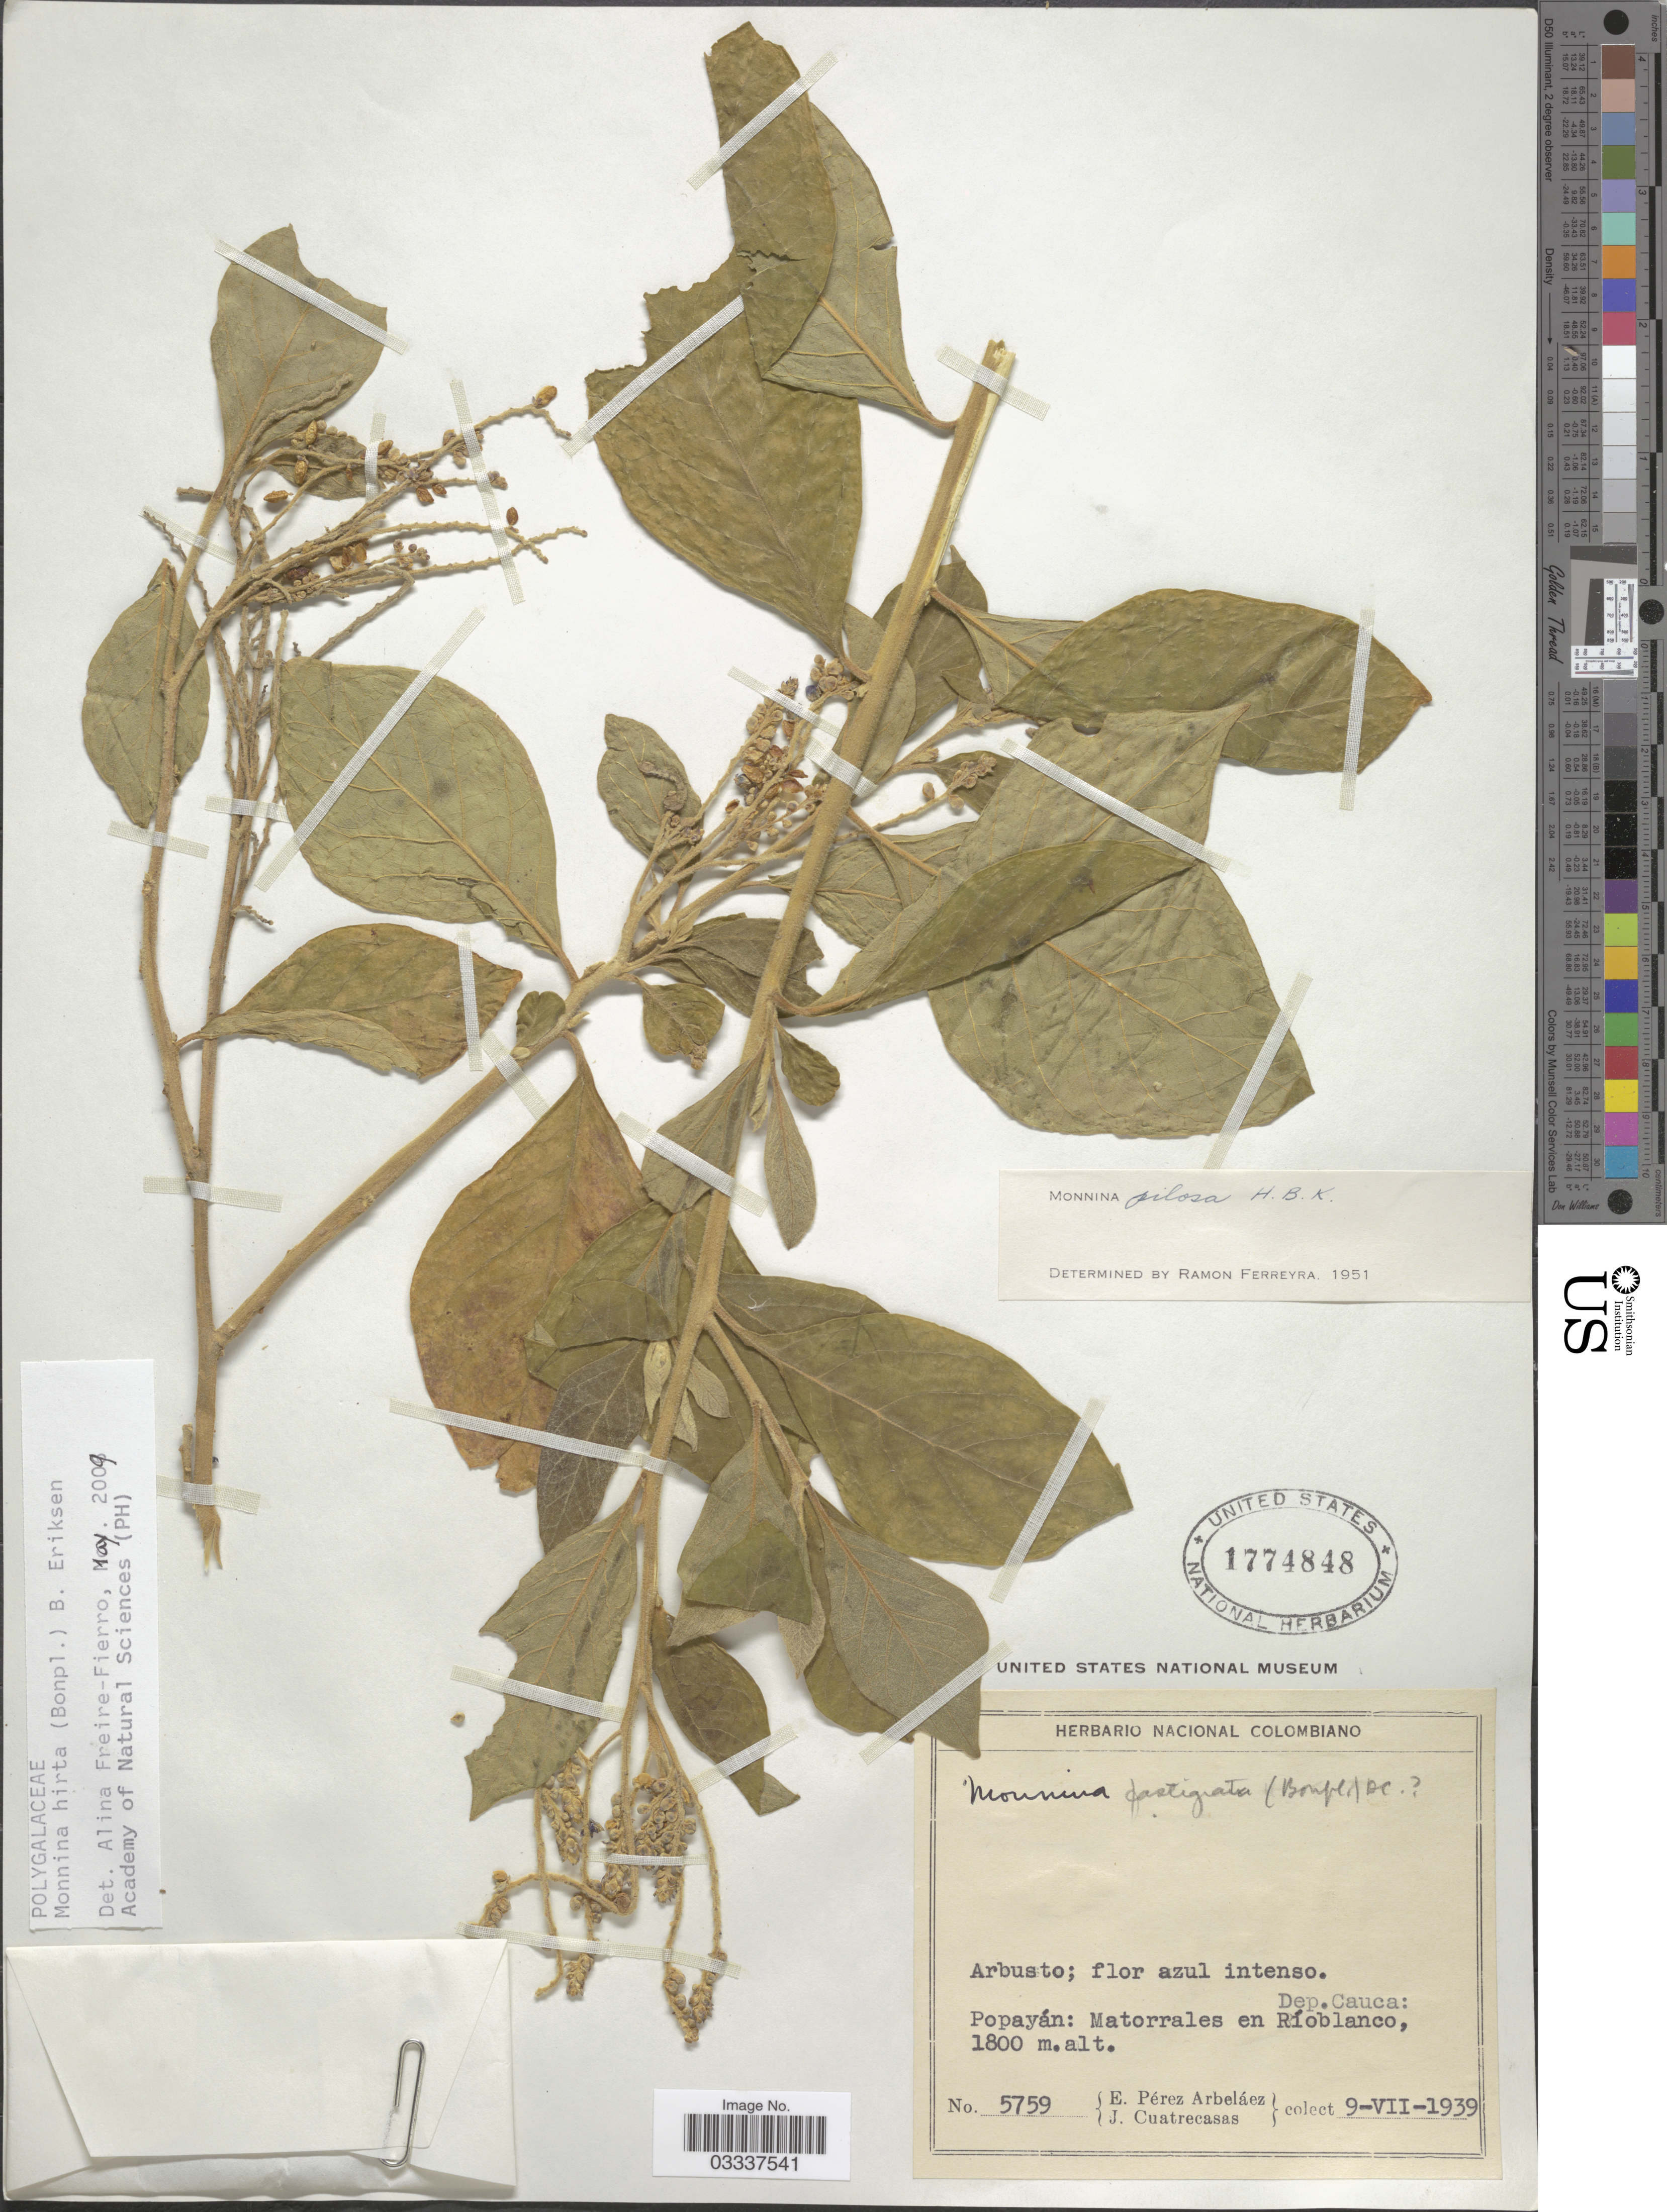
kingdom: Plantae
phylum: Tracheophyta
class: Magnoliopsida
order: Fabales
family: Polygalaceae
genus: Monnina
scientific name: Monnina hirta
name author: (Bonpl.) B. Eriksen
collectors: E. Pérez Arbeláez & J. Cuatrecasas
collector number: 5759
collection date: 1939-07-09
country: Colombia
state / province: Cauca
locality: Dep. Cauca: Popayán: Matorrales en Ríoblanco.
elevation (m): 1800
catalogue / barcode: US 1774848